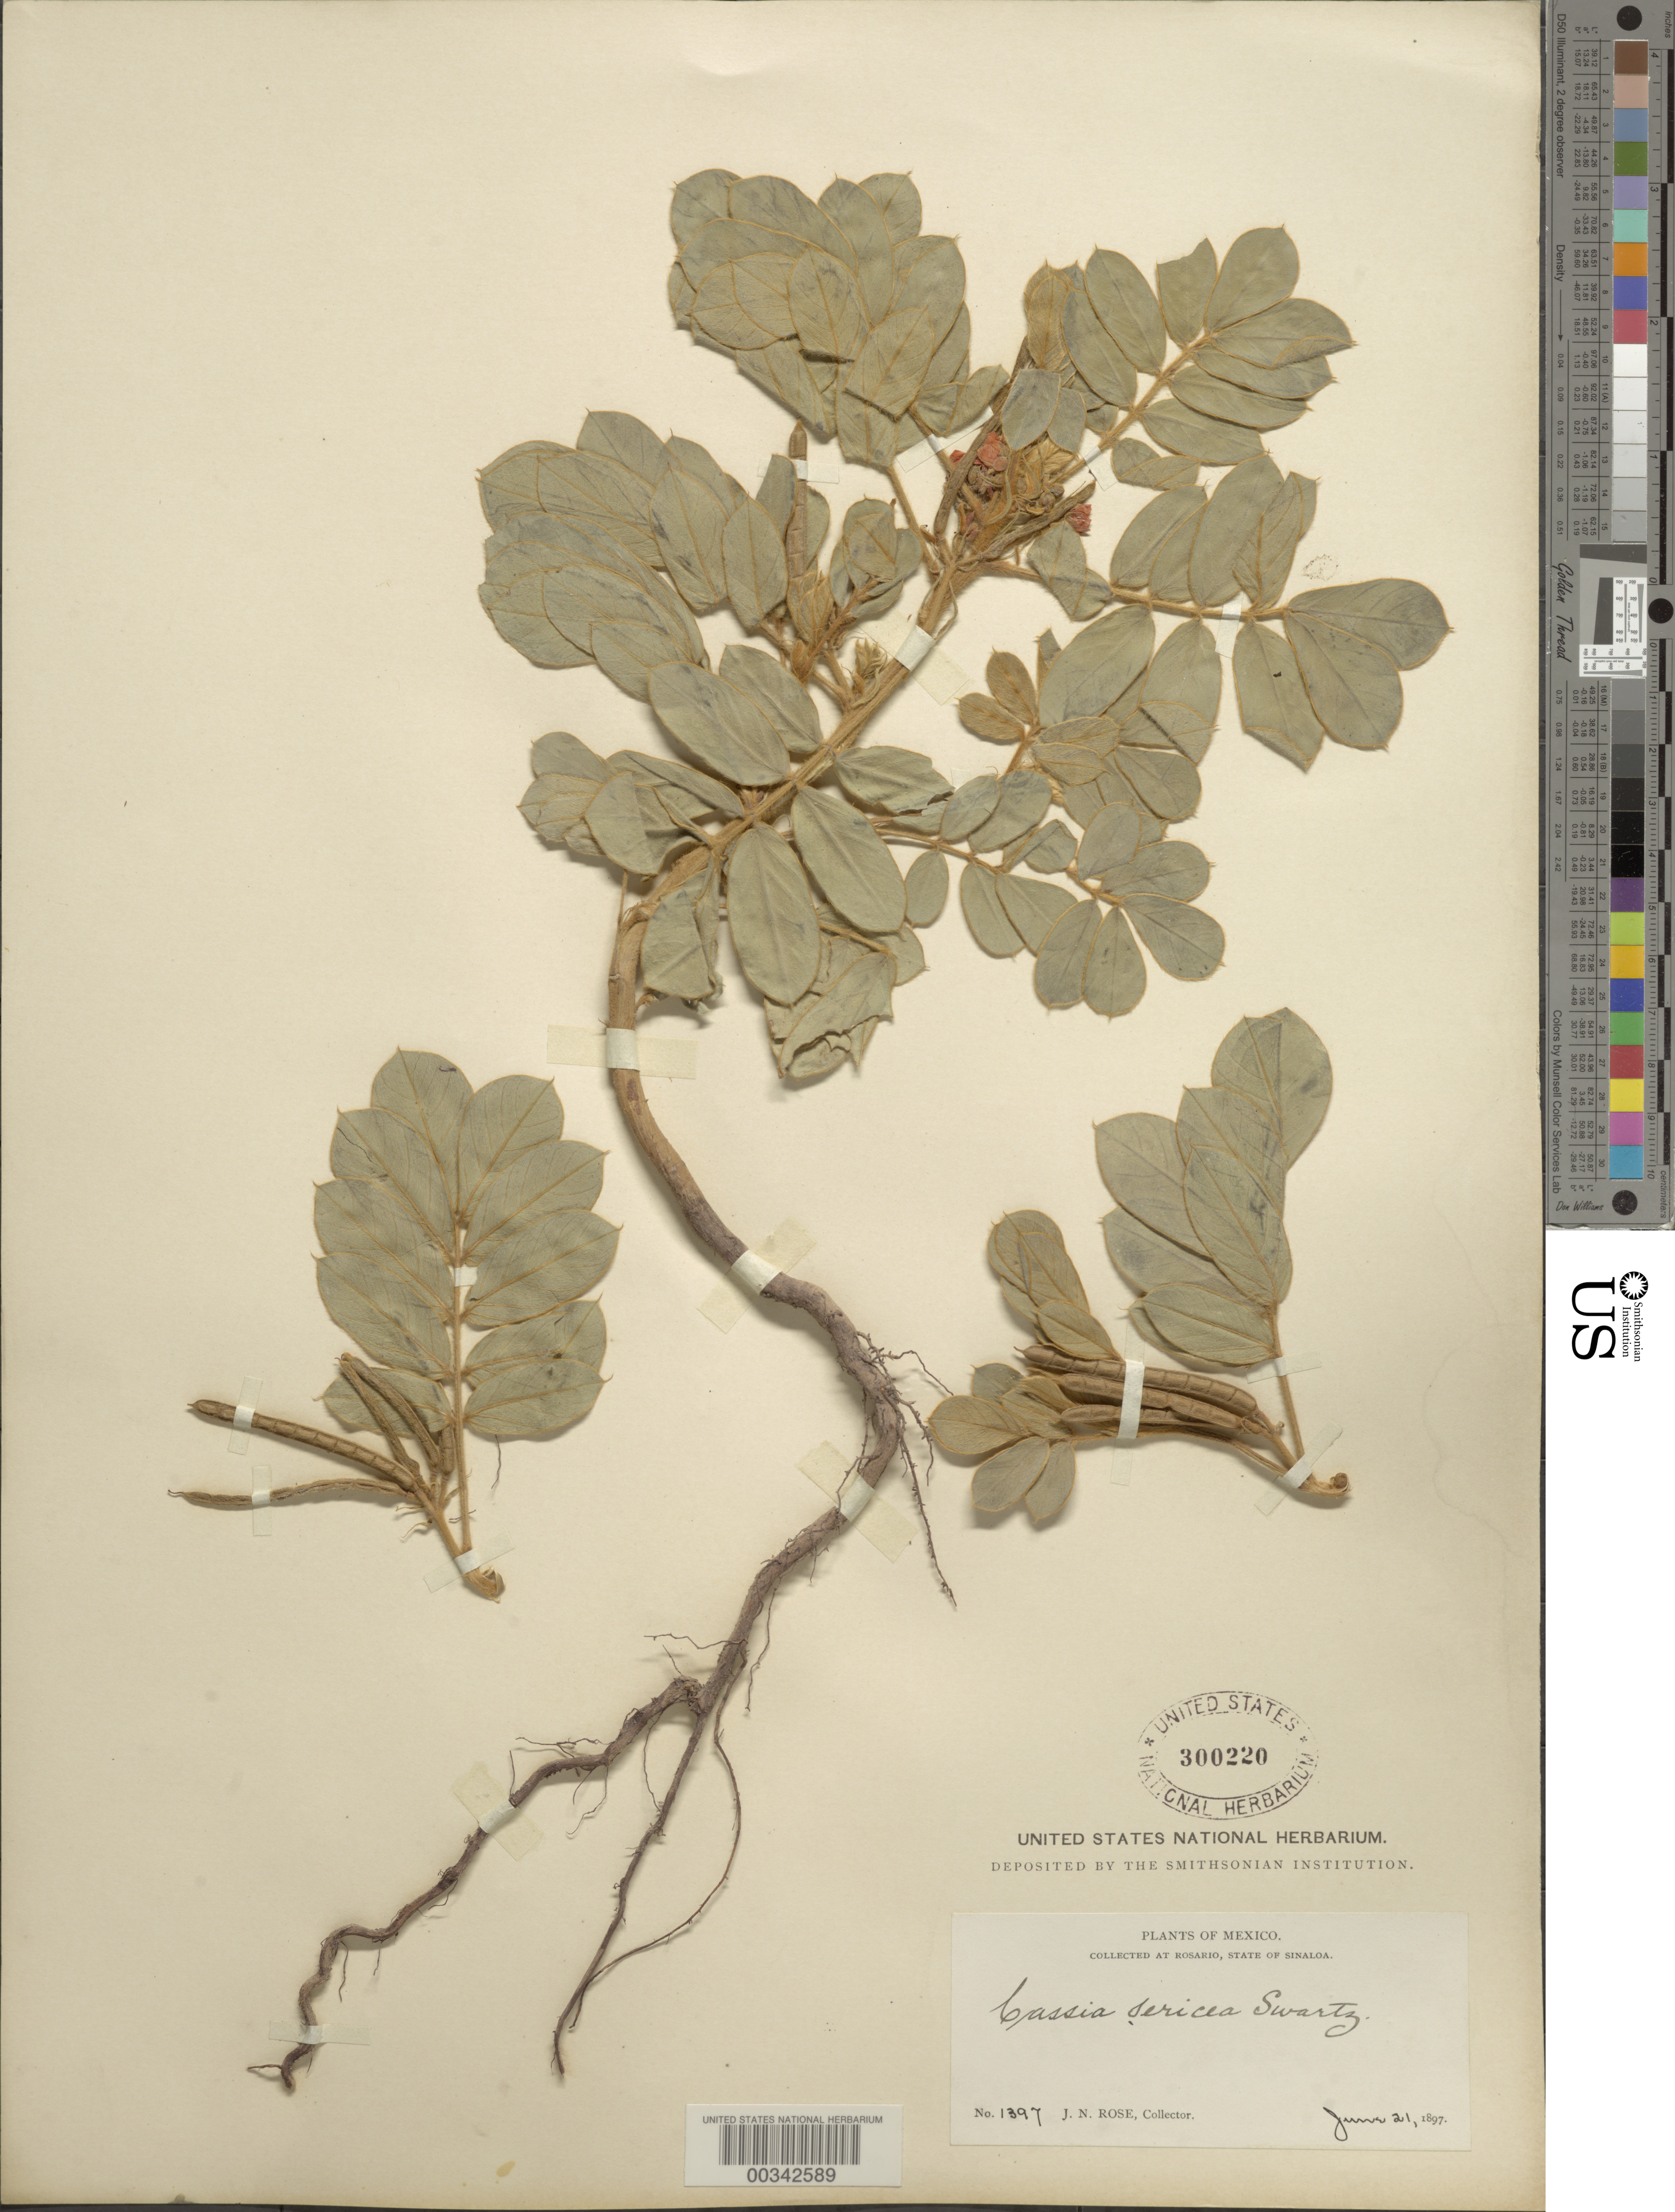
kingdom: Plantae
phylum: Tracheophyta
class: Magnoliopsida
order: Fabales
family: Fabaceae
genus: Senna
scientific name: Senna uniflora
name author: (Mill.) H.S. Irwin & Barneby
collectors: J. N. Rose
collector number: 1397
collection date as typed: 21 Jun 1897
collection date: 1897-06-21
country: Mexico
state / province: Sinaloa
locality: Rosario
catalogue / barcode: US 300220